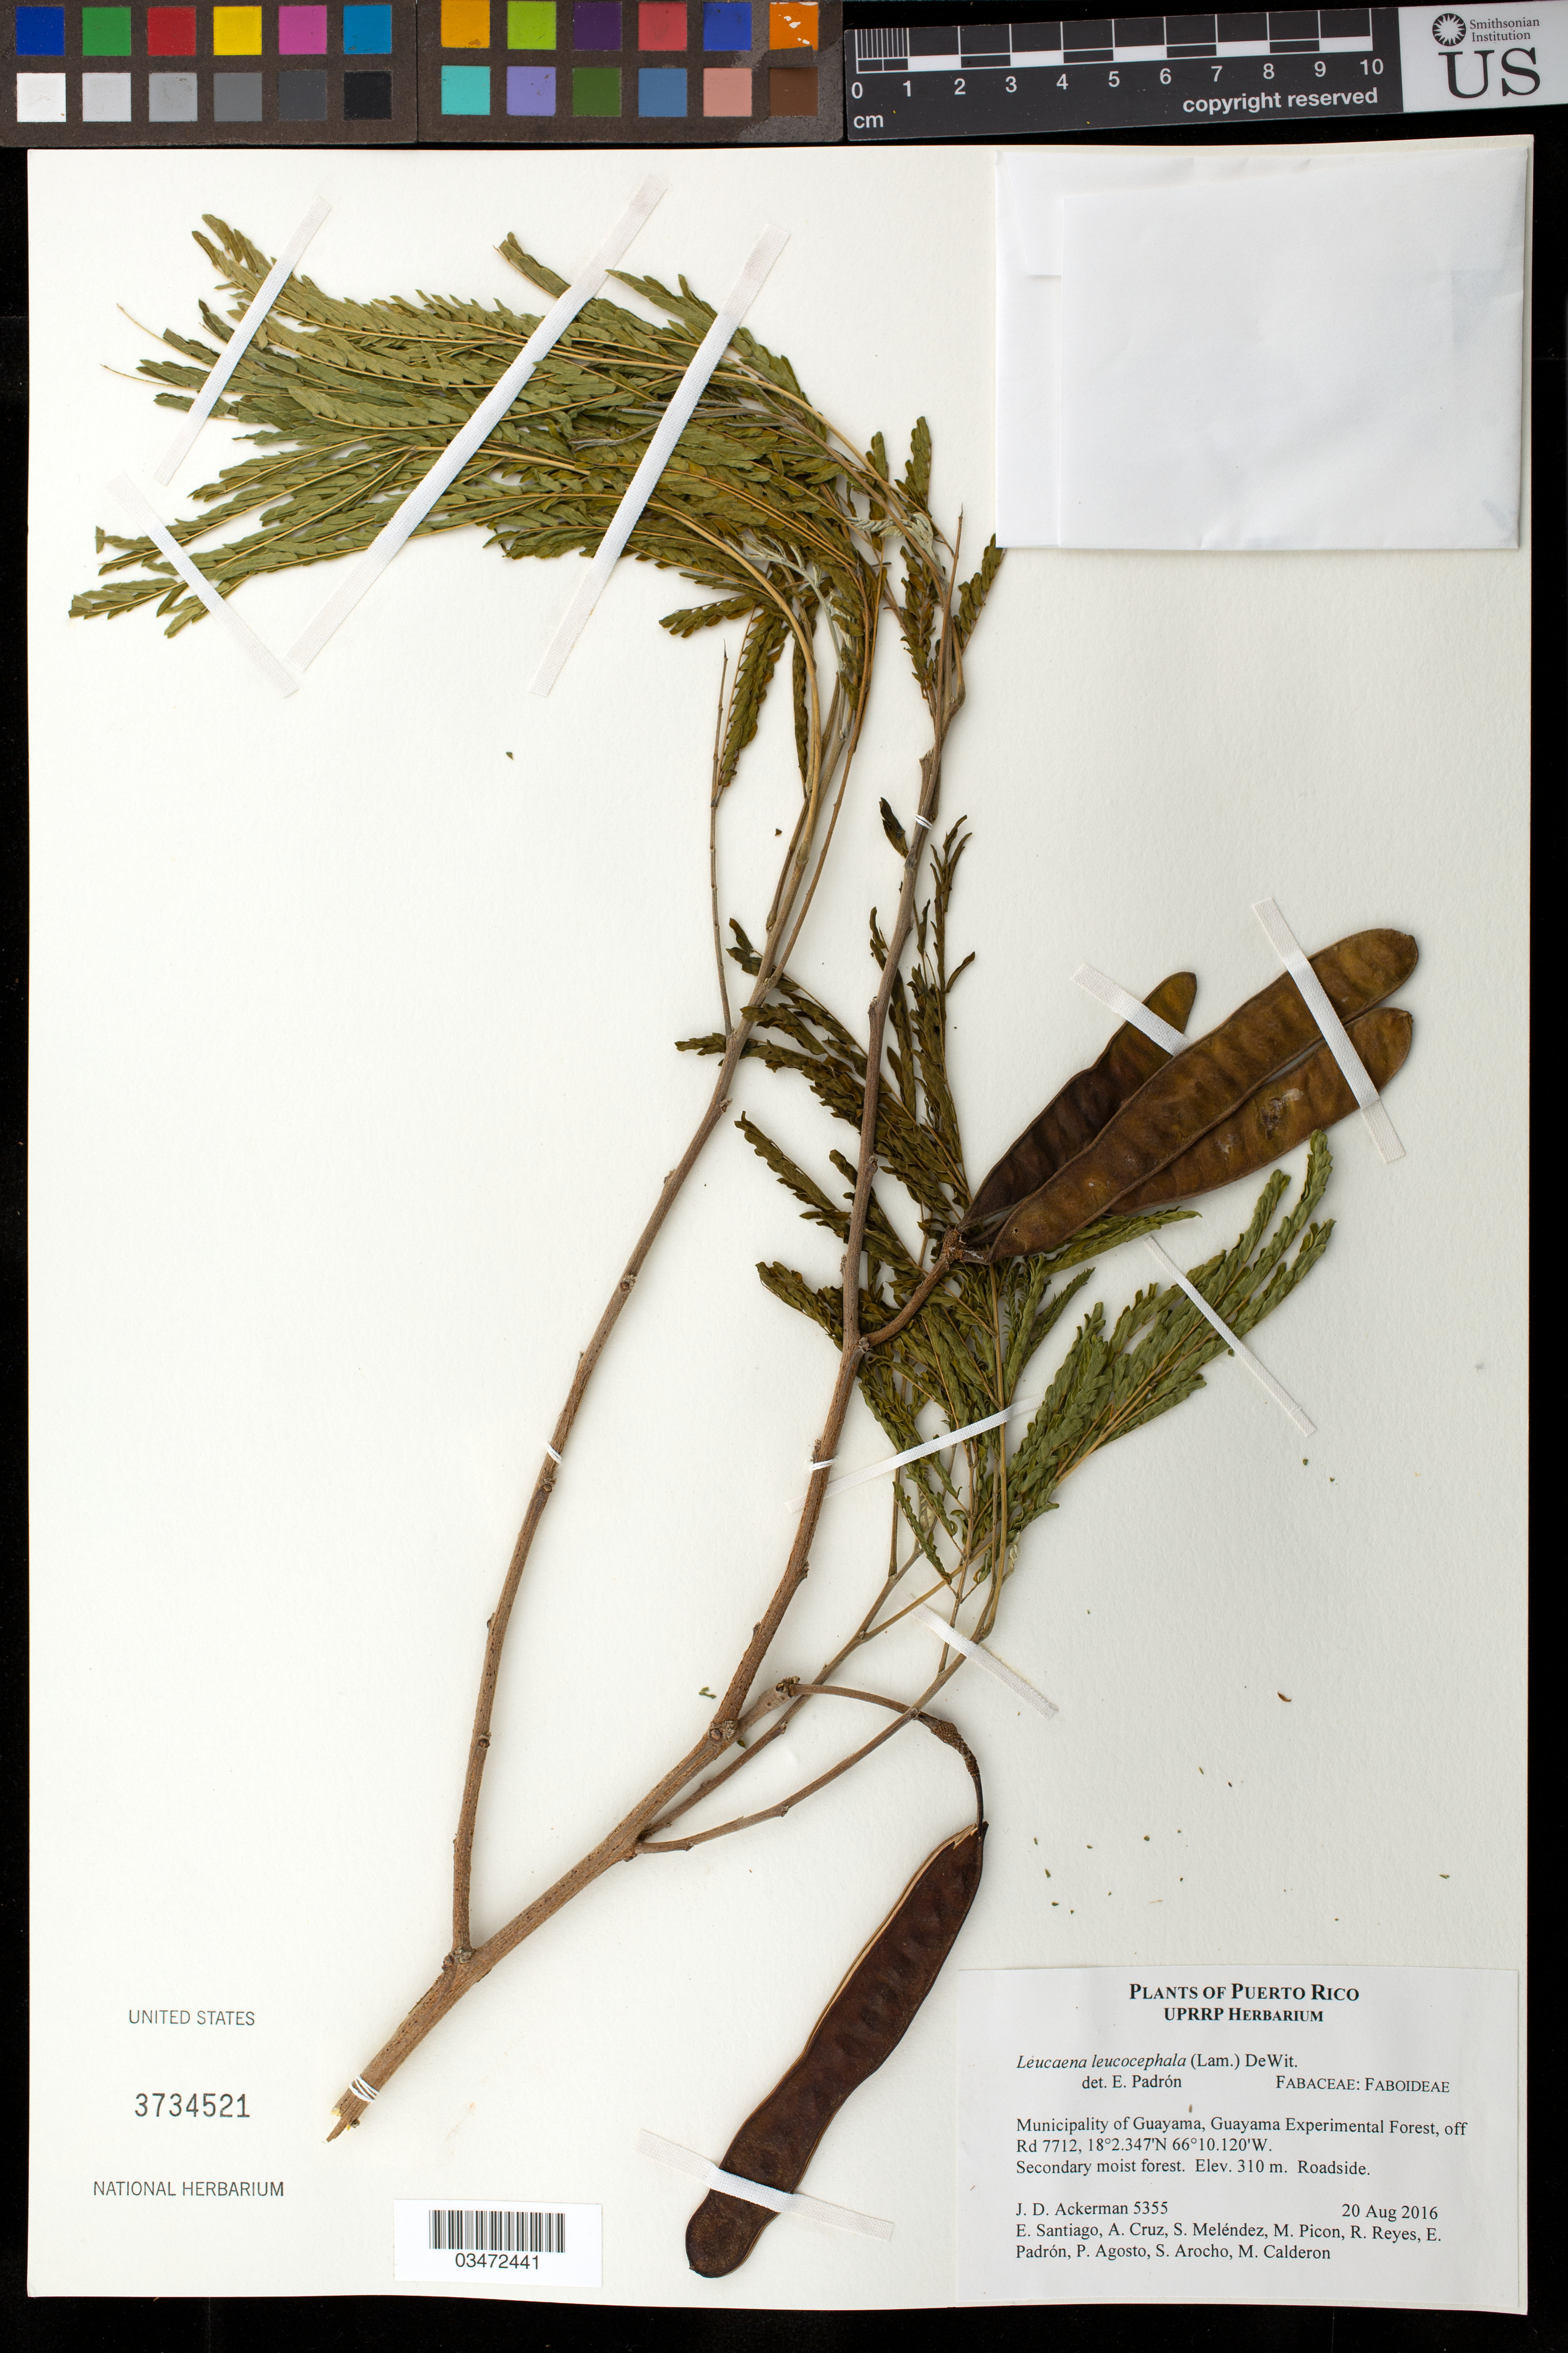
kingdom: Plantae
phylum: Tracheophyta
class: Magnoliopsida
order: Fabales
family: Fabaceae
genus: Leucaena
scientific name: Leucaena leucocephala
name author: (Lam.) de Wit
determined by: Padrón, E.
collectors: J. D. Ackerman, E. Santiago, A. Cruz, S. Meléndez, M. Picon, R. Reyes, E. Padrón, P. Agosto, S. Arocho & M. Calderon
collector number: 5355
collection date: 2016-08-20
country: Puerto Rico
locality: Mun. Guayama, Guayama Experimental Forest, off Rd 7712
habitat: Secondary moist forest. Roadside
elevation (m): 310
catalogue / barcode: US 3734521